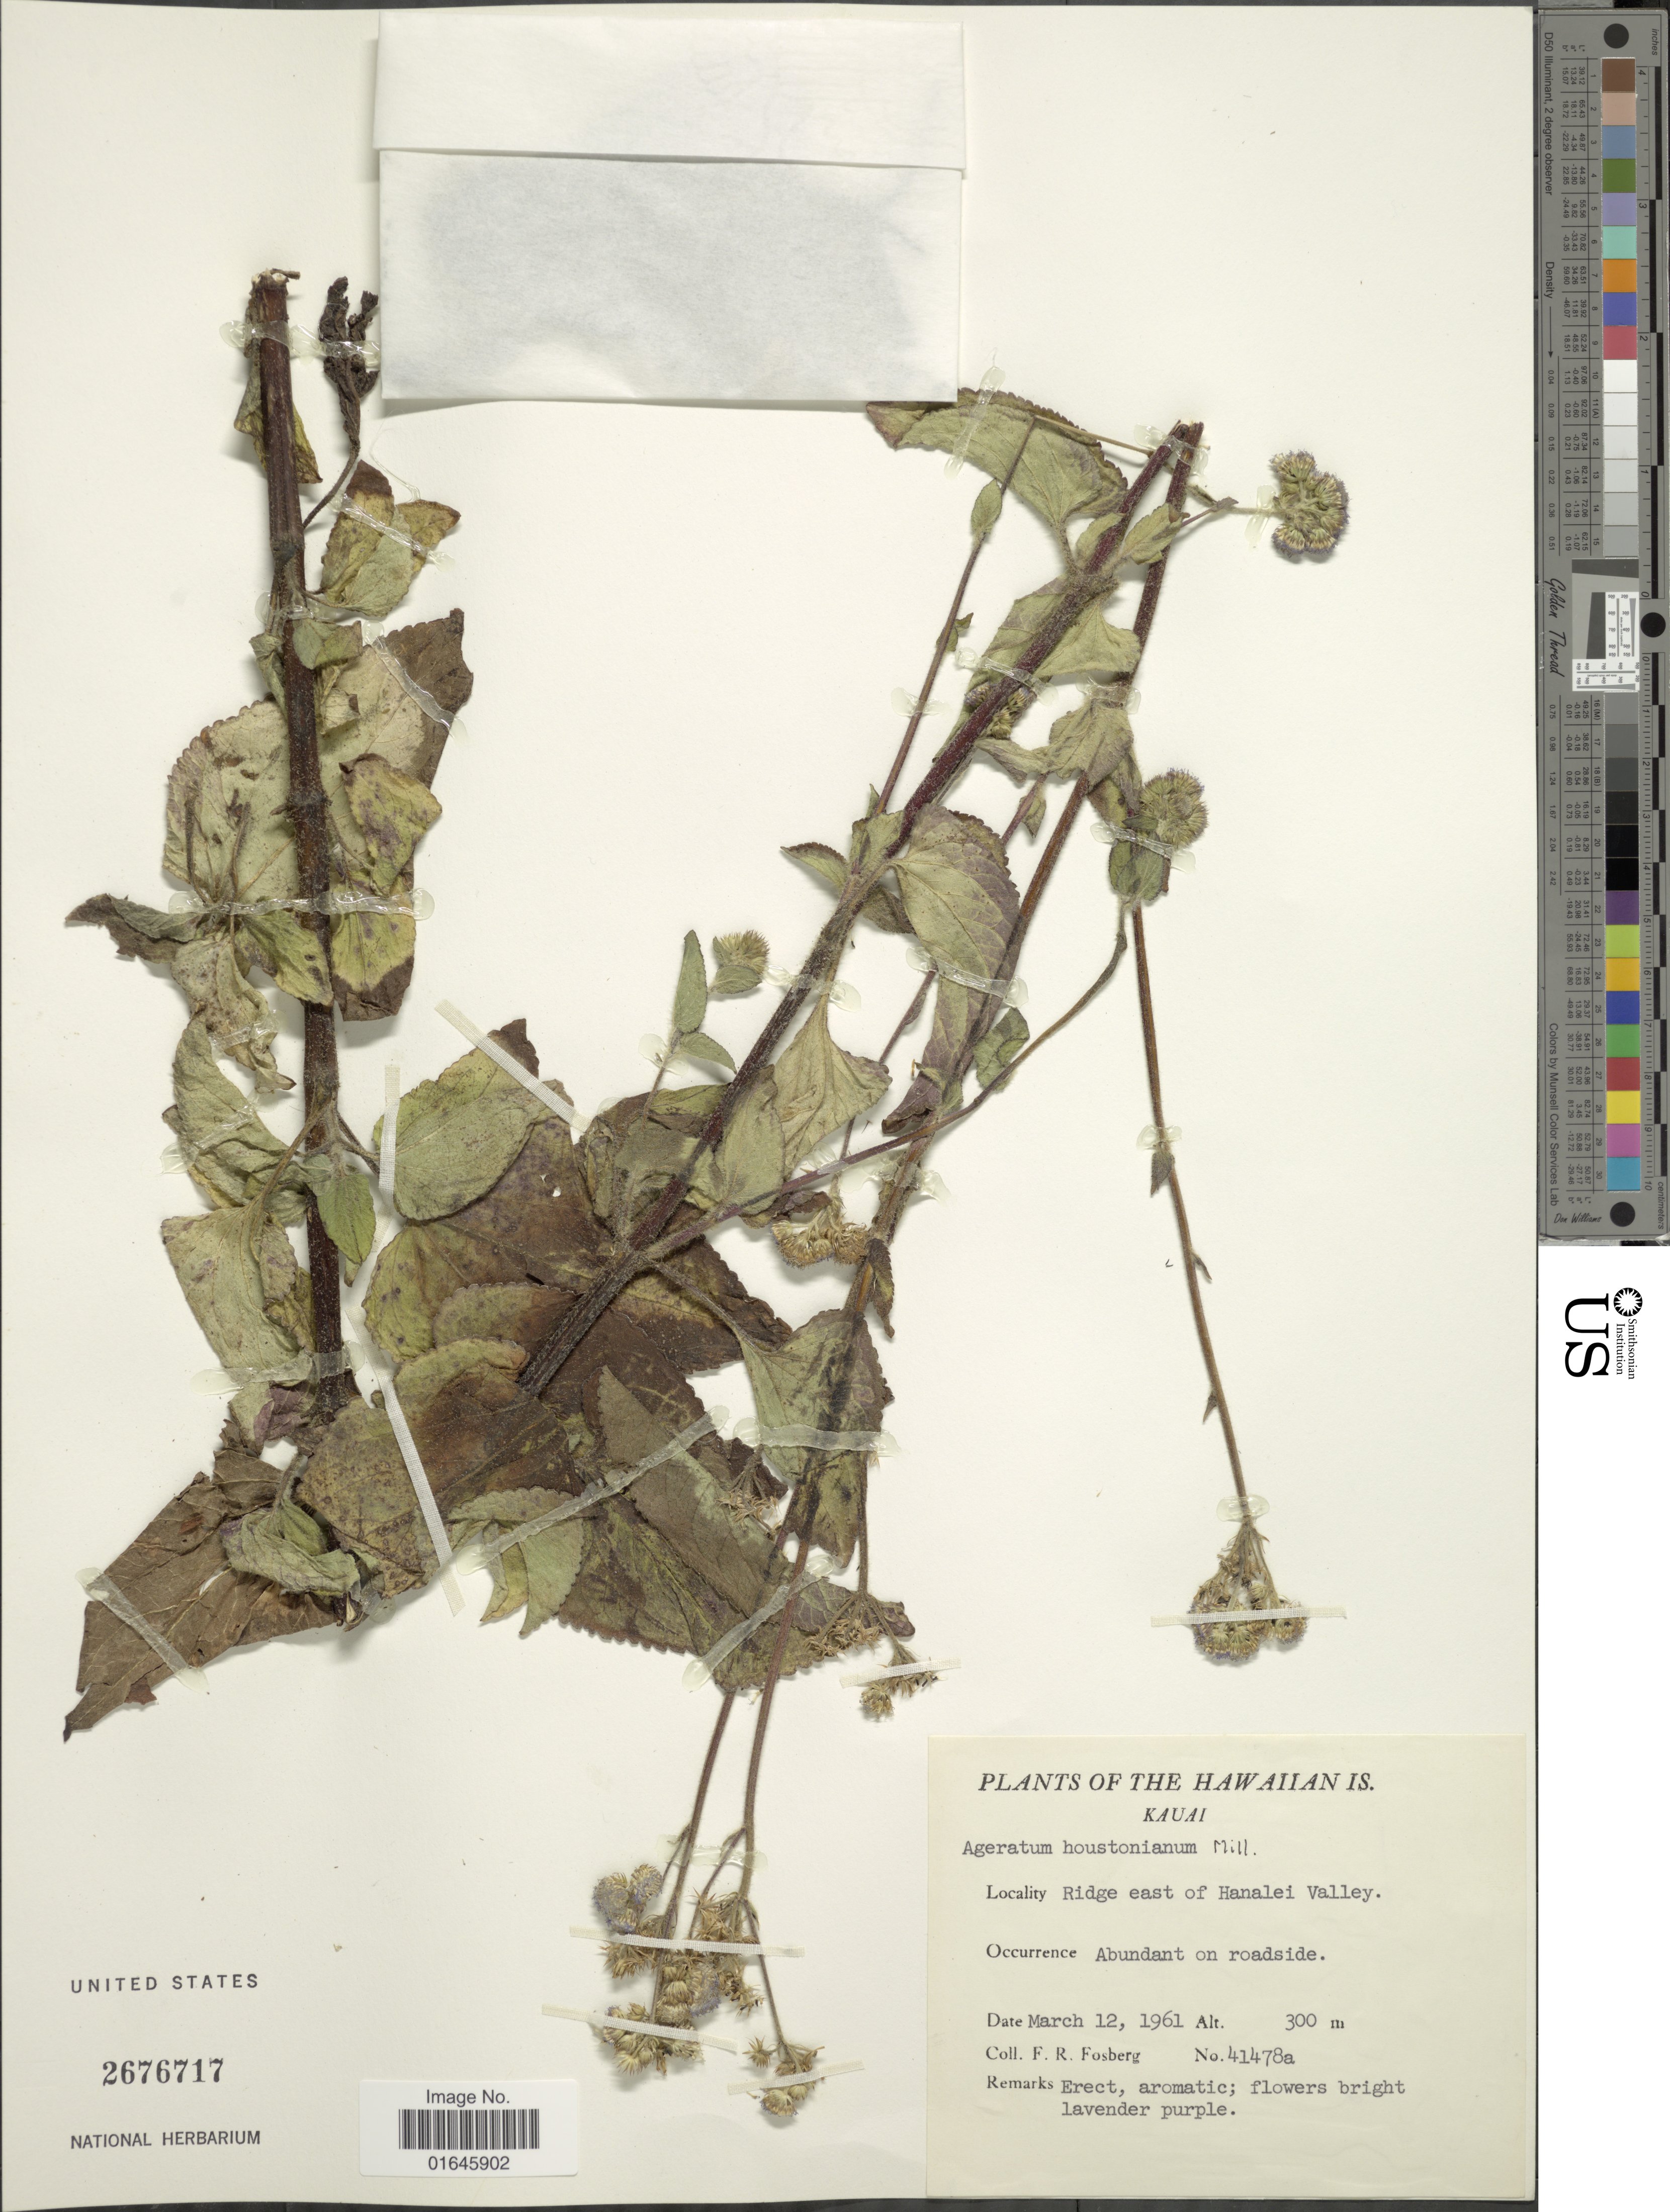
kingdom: Plantae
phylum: Tracheophyta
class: Magnoliopsida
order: Asterales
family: Asteraceae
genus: Ageratum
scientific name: Ageratum houstonianum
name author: Mill.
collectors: F. R. Fosberg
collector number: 41478a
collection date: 1961-03-12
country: United States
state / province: Hawaii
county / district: Kauai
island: Kaua'i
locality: Ridge east of Hanalei Valley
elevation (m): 300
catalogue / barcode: US 2676717